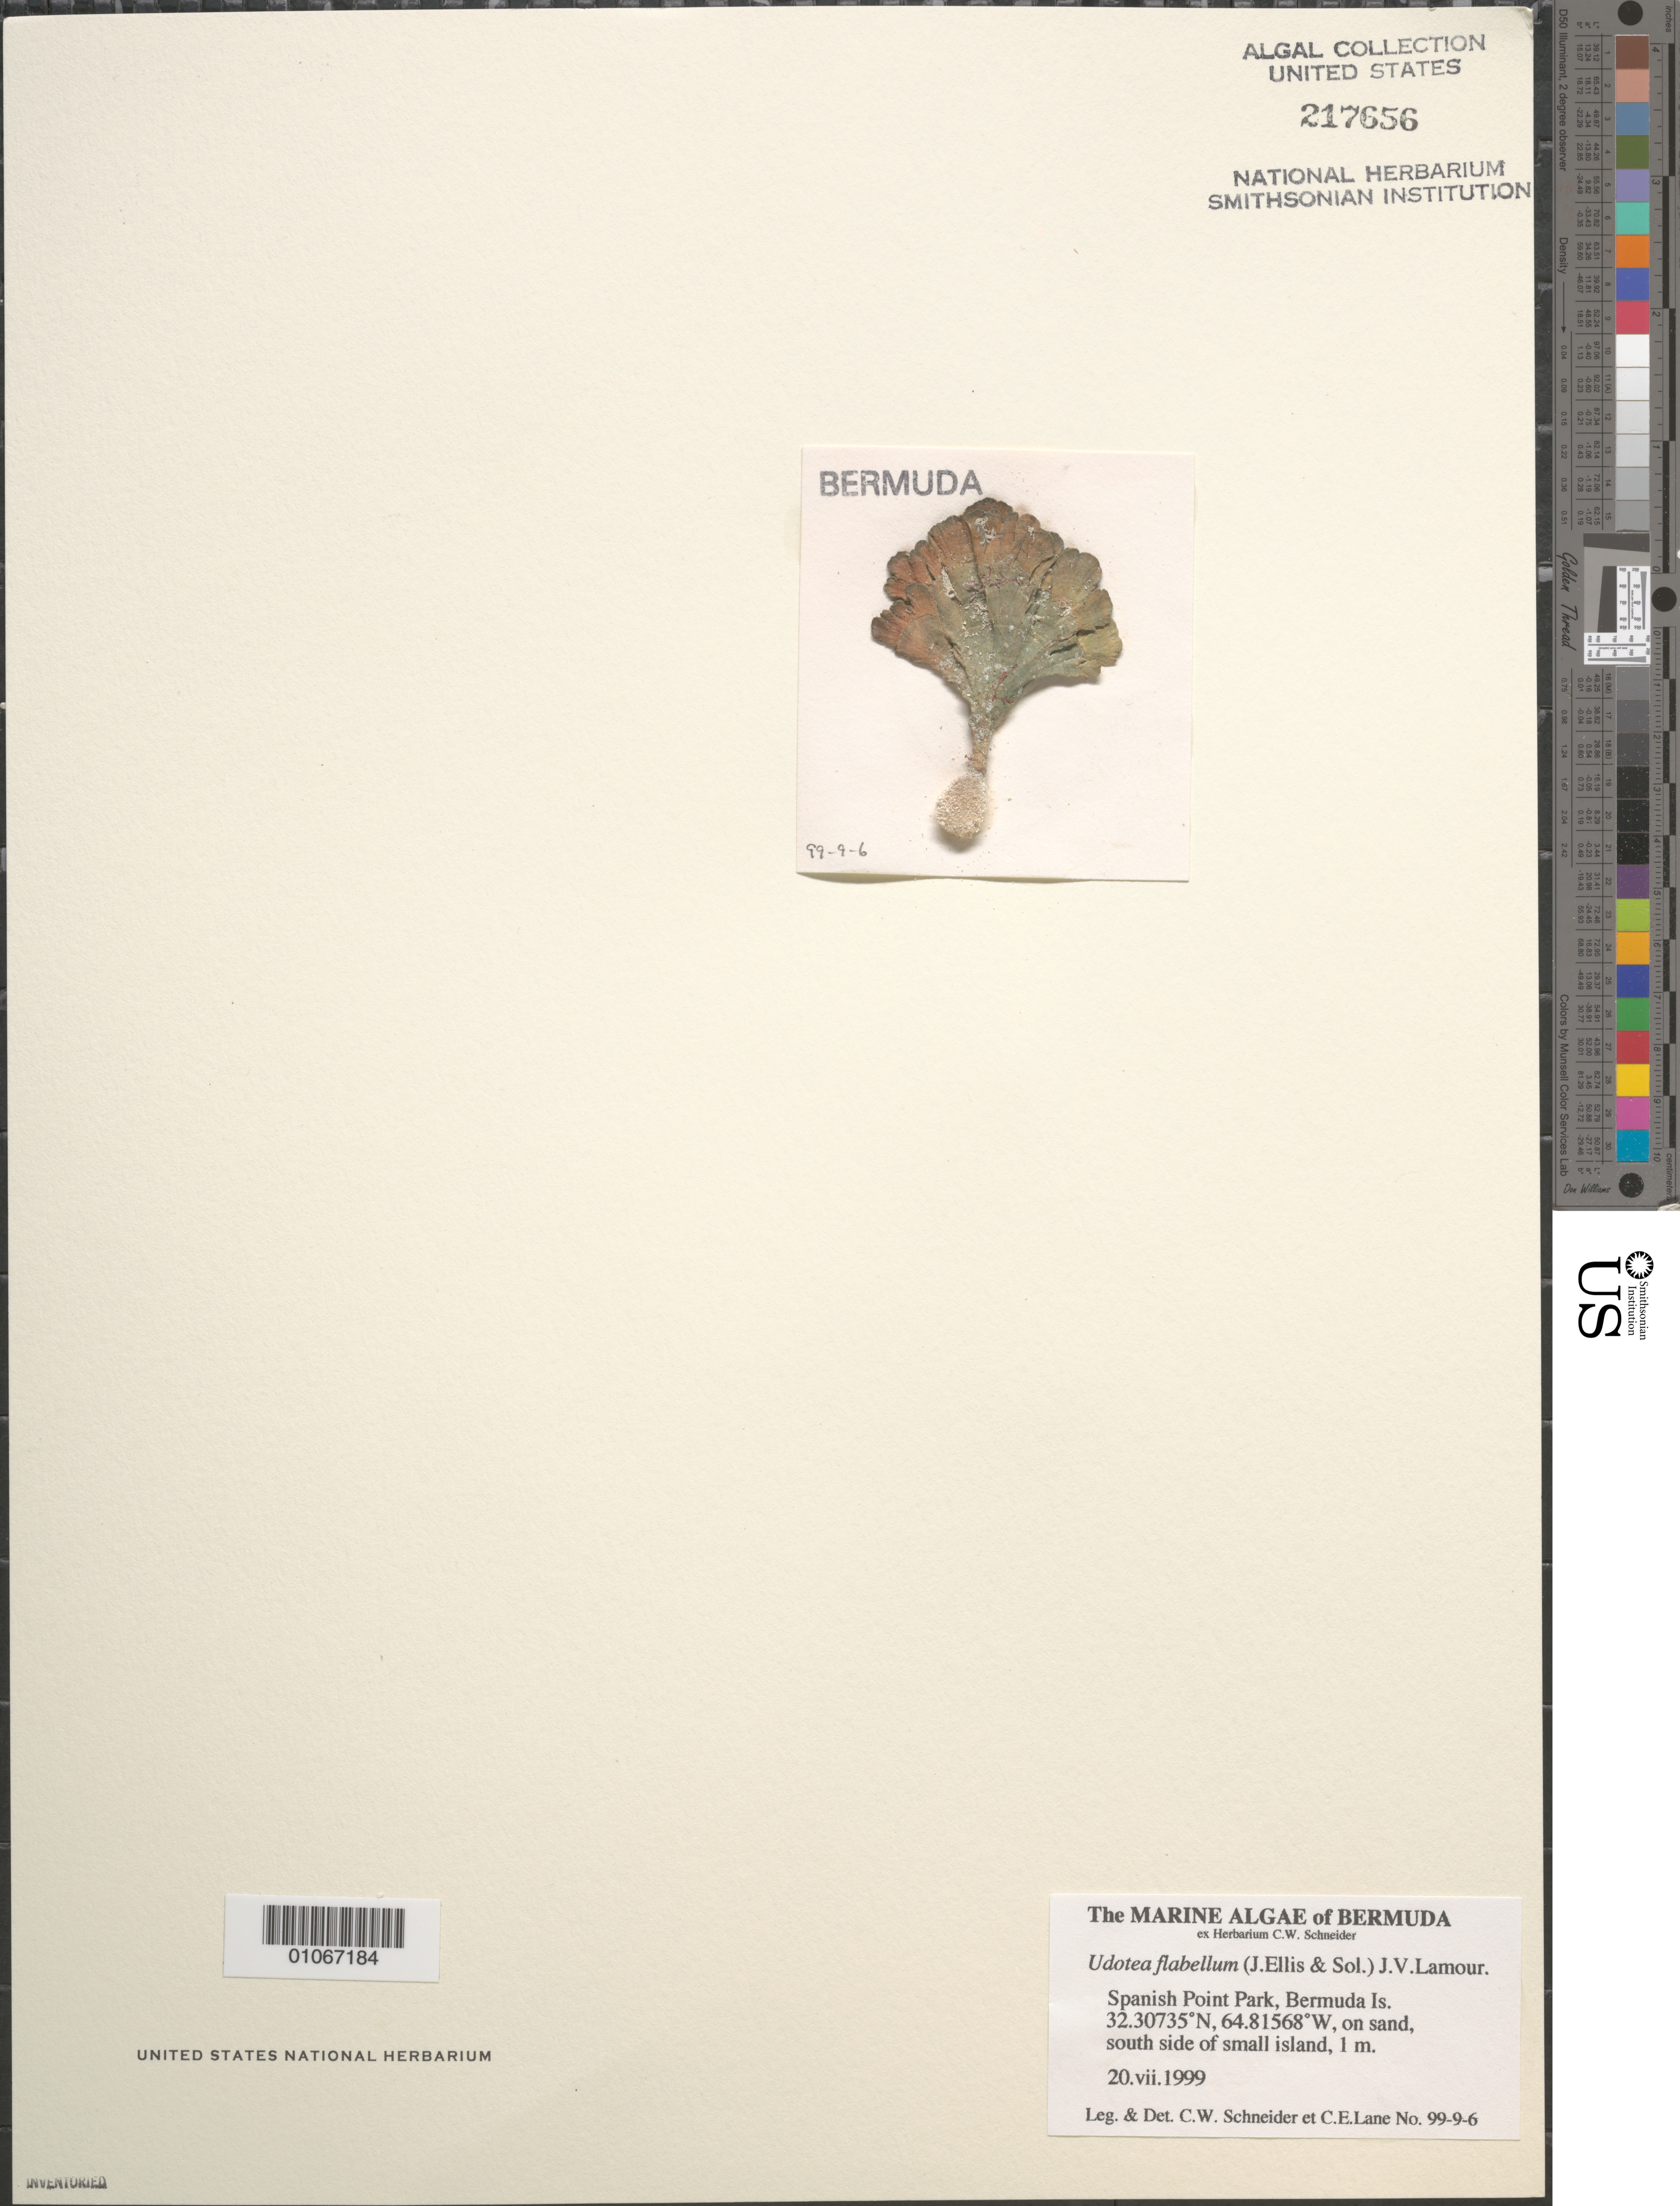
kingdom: Plantae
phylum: Chlorophyta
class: Ulvophyceae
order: Bryopsidales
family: Udoteaceae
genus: Udotea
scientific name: Udotea flabellum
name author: (J. Ellis & Sol.) M. Howe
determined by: Schneider, C. W.; Lane, C. E.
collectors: C. W. Schneider & C. E. Lane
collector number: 99-9-6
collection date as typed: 20 Jul 1999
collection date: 1999-07-20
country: Bermuda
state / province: Pembroke Parish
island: Bermuda Island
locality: Spanish Point Park, south side of small island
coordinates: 32.30735 'N, 64.81568 W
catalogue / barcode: US 217656